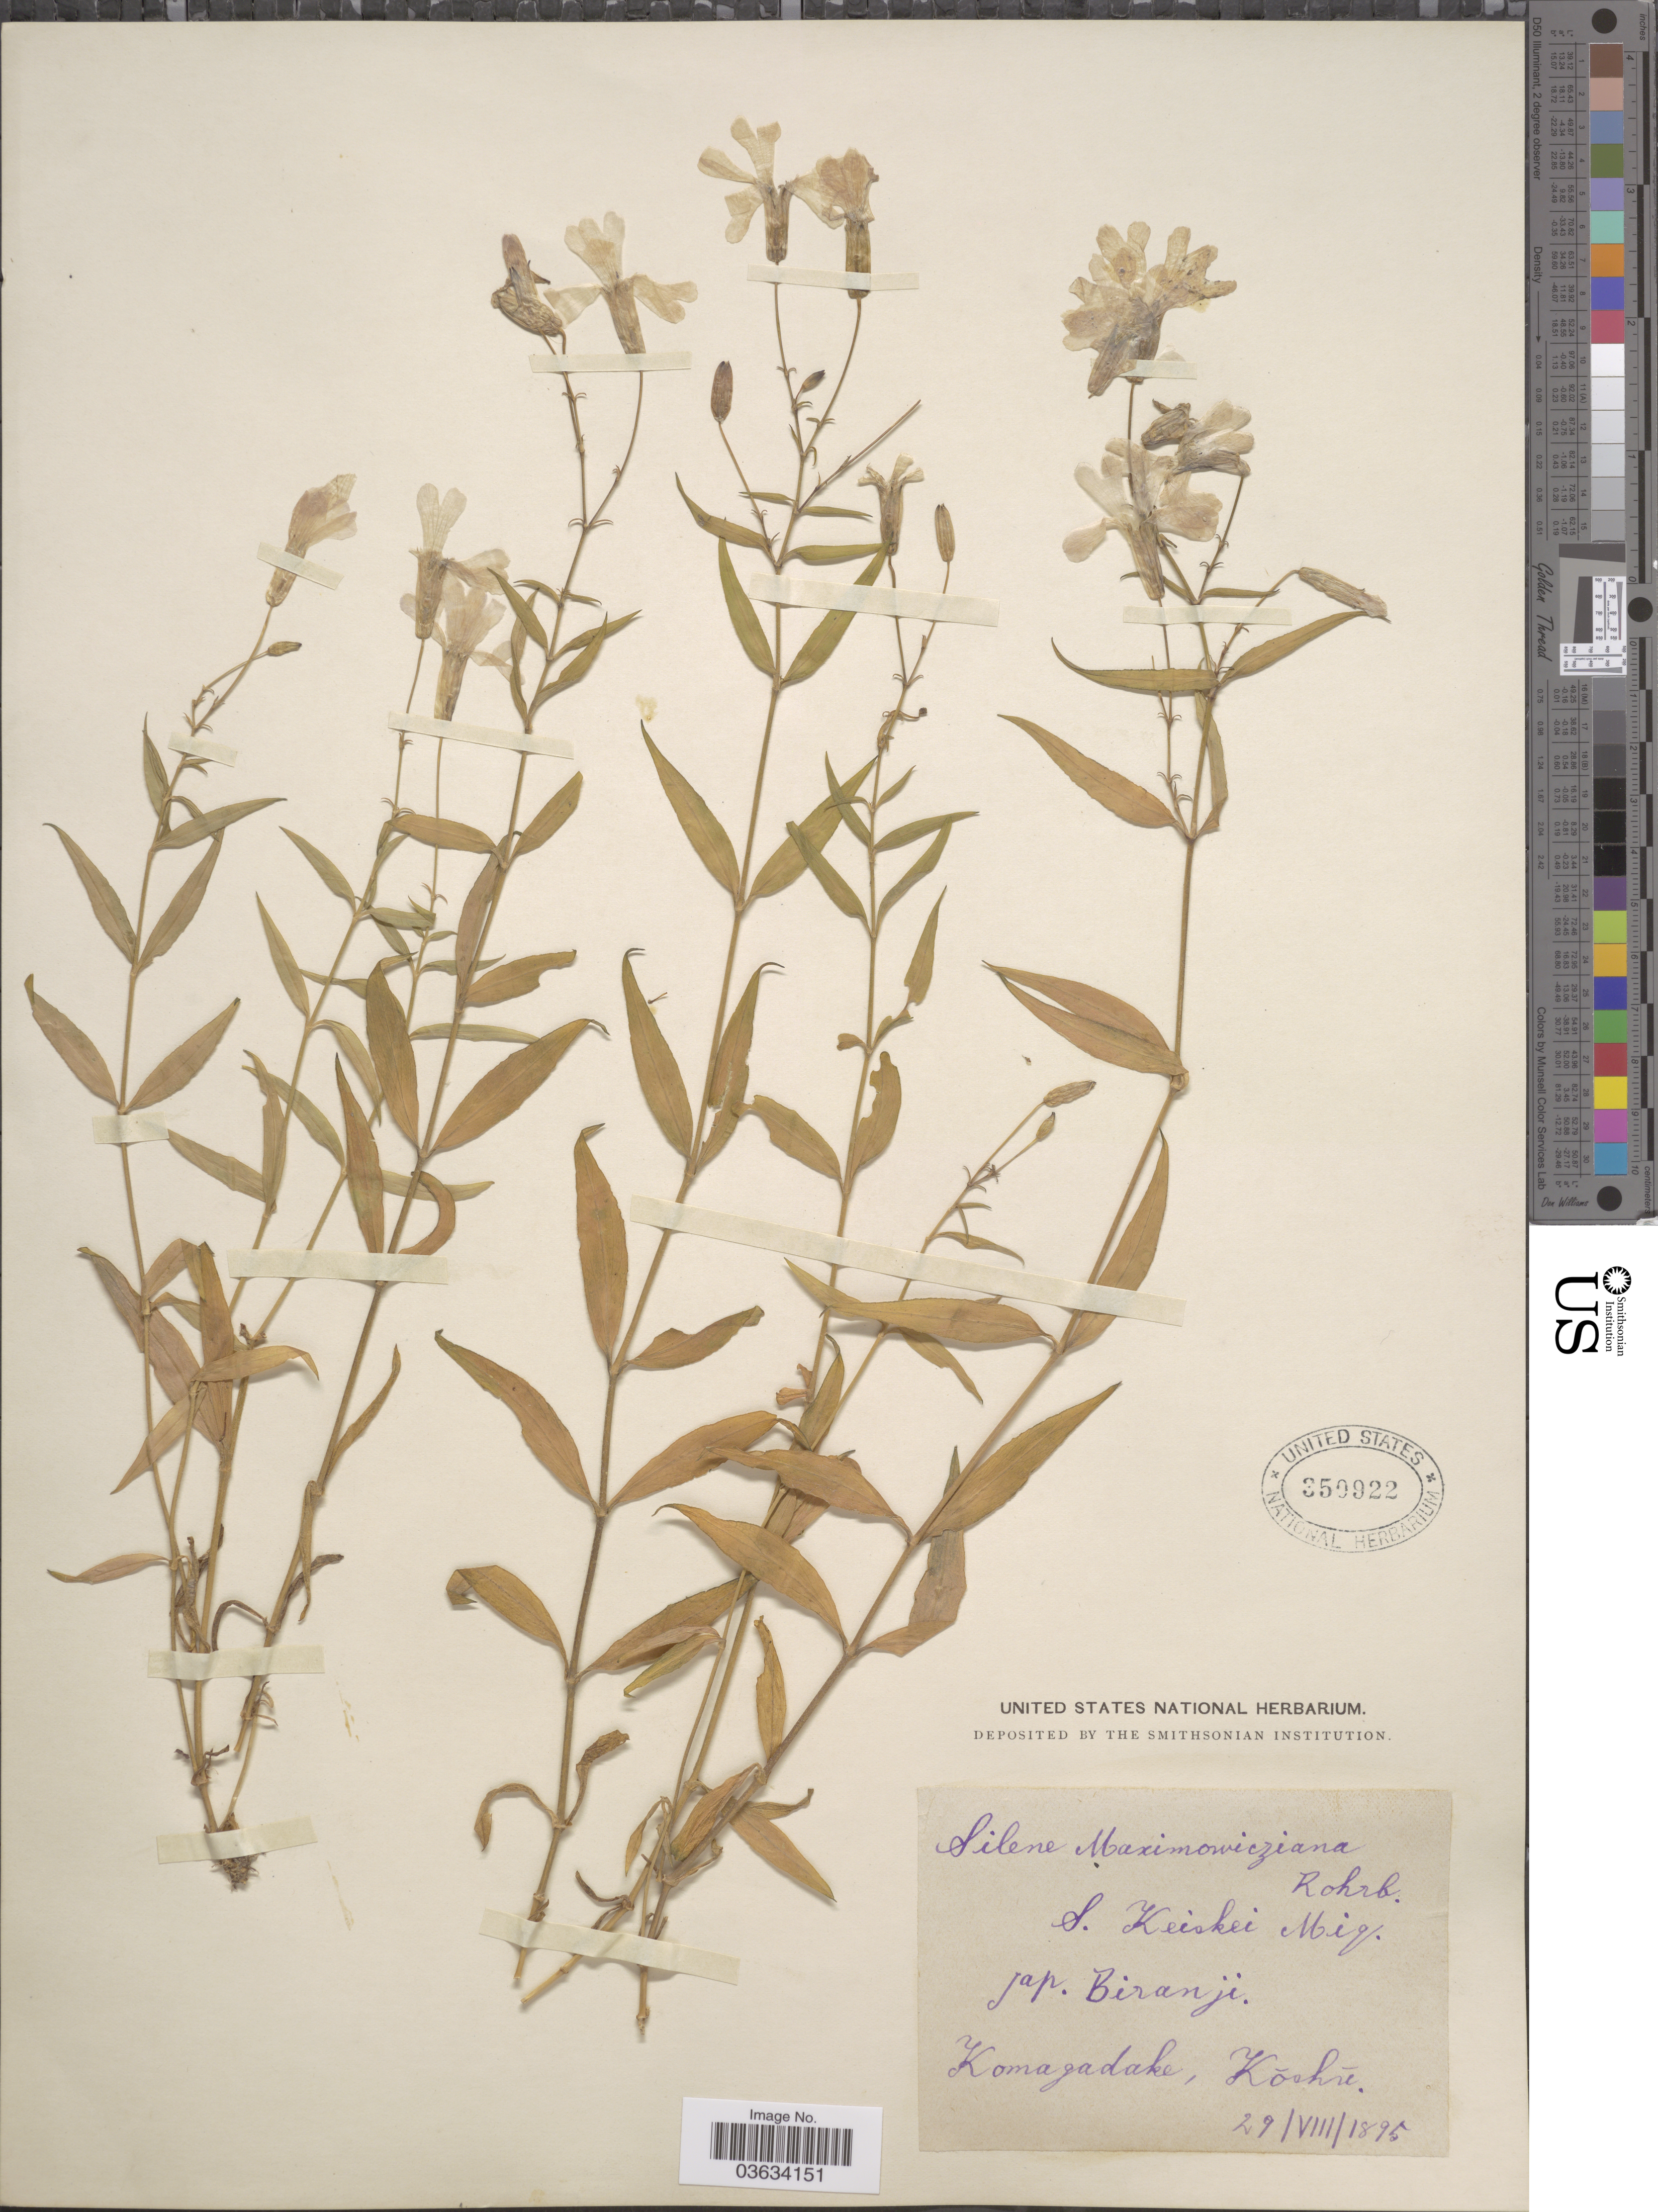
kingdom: Plantae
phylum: Tracheophyta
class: Magnoliopsida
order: Caryophyllales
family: Caryophyllaceae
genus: Silene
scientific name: Silene maximowicziana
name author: Rohrb.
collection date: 1895-08-29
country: Japan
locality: Komagadake, Koshie.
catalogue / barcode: US 350922